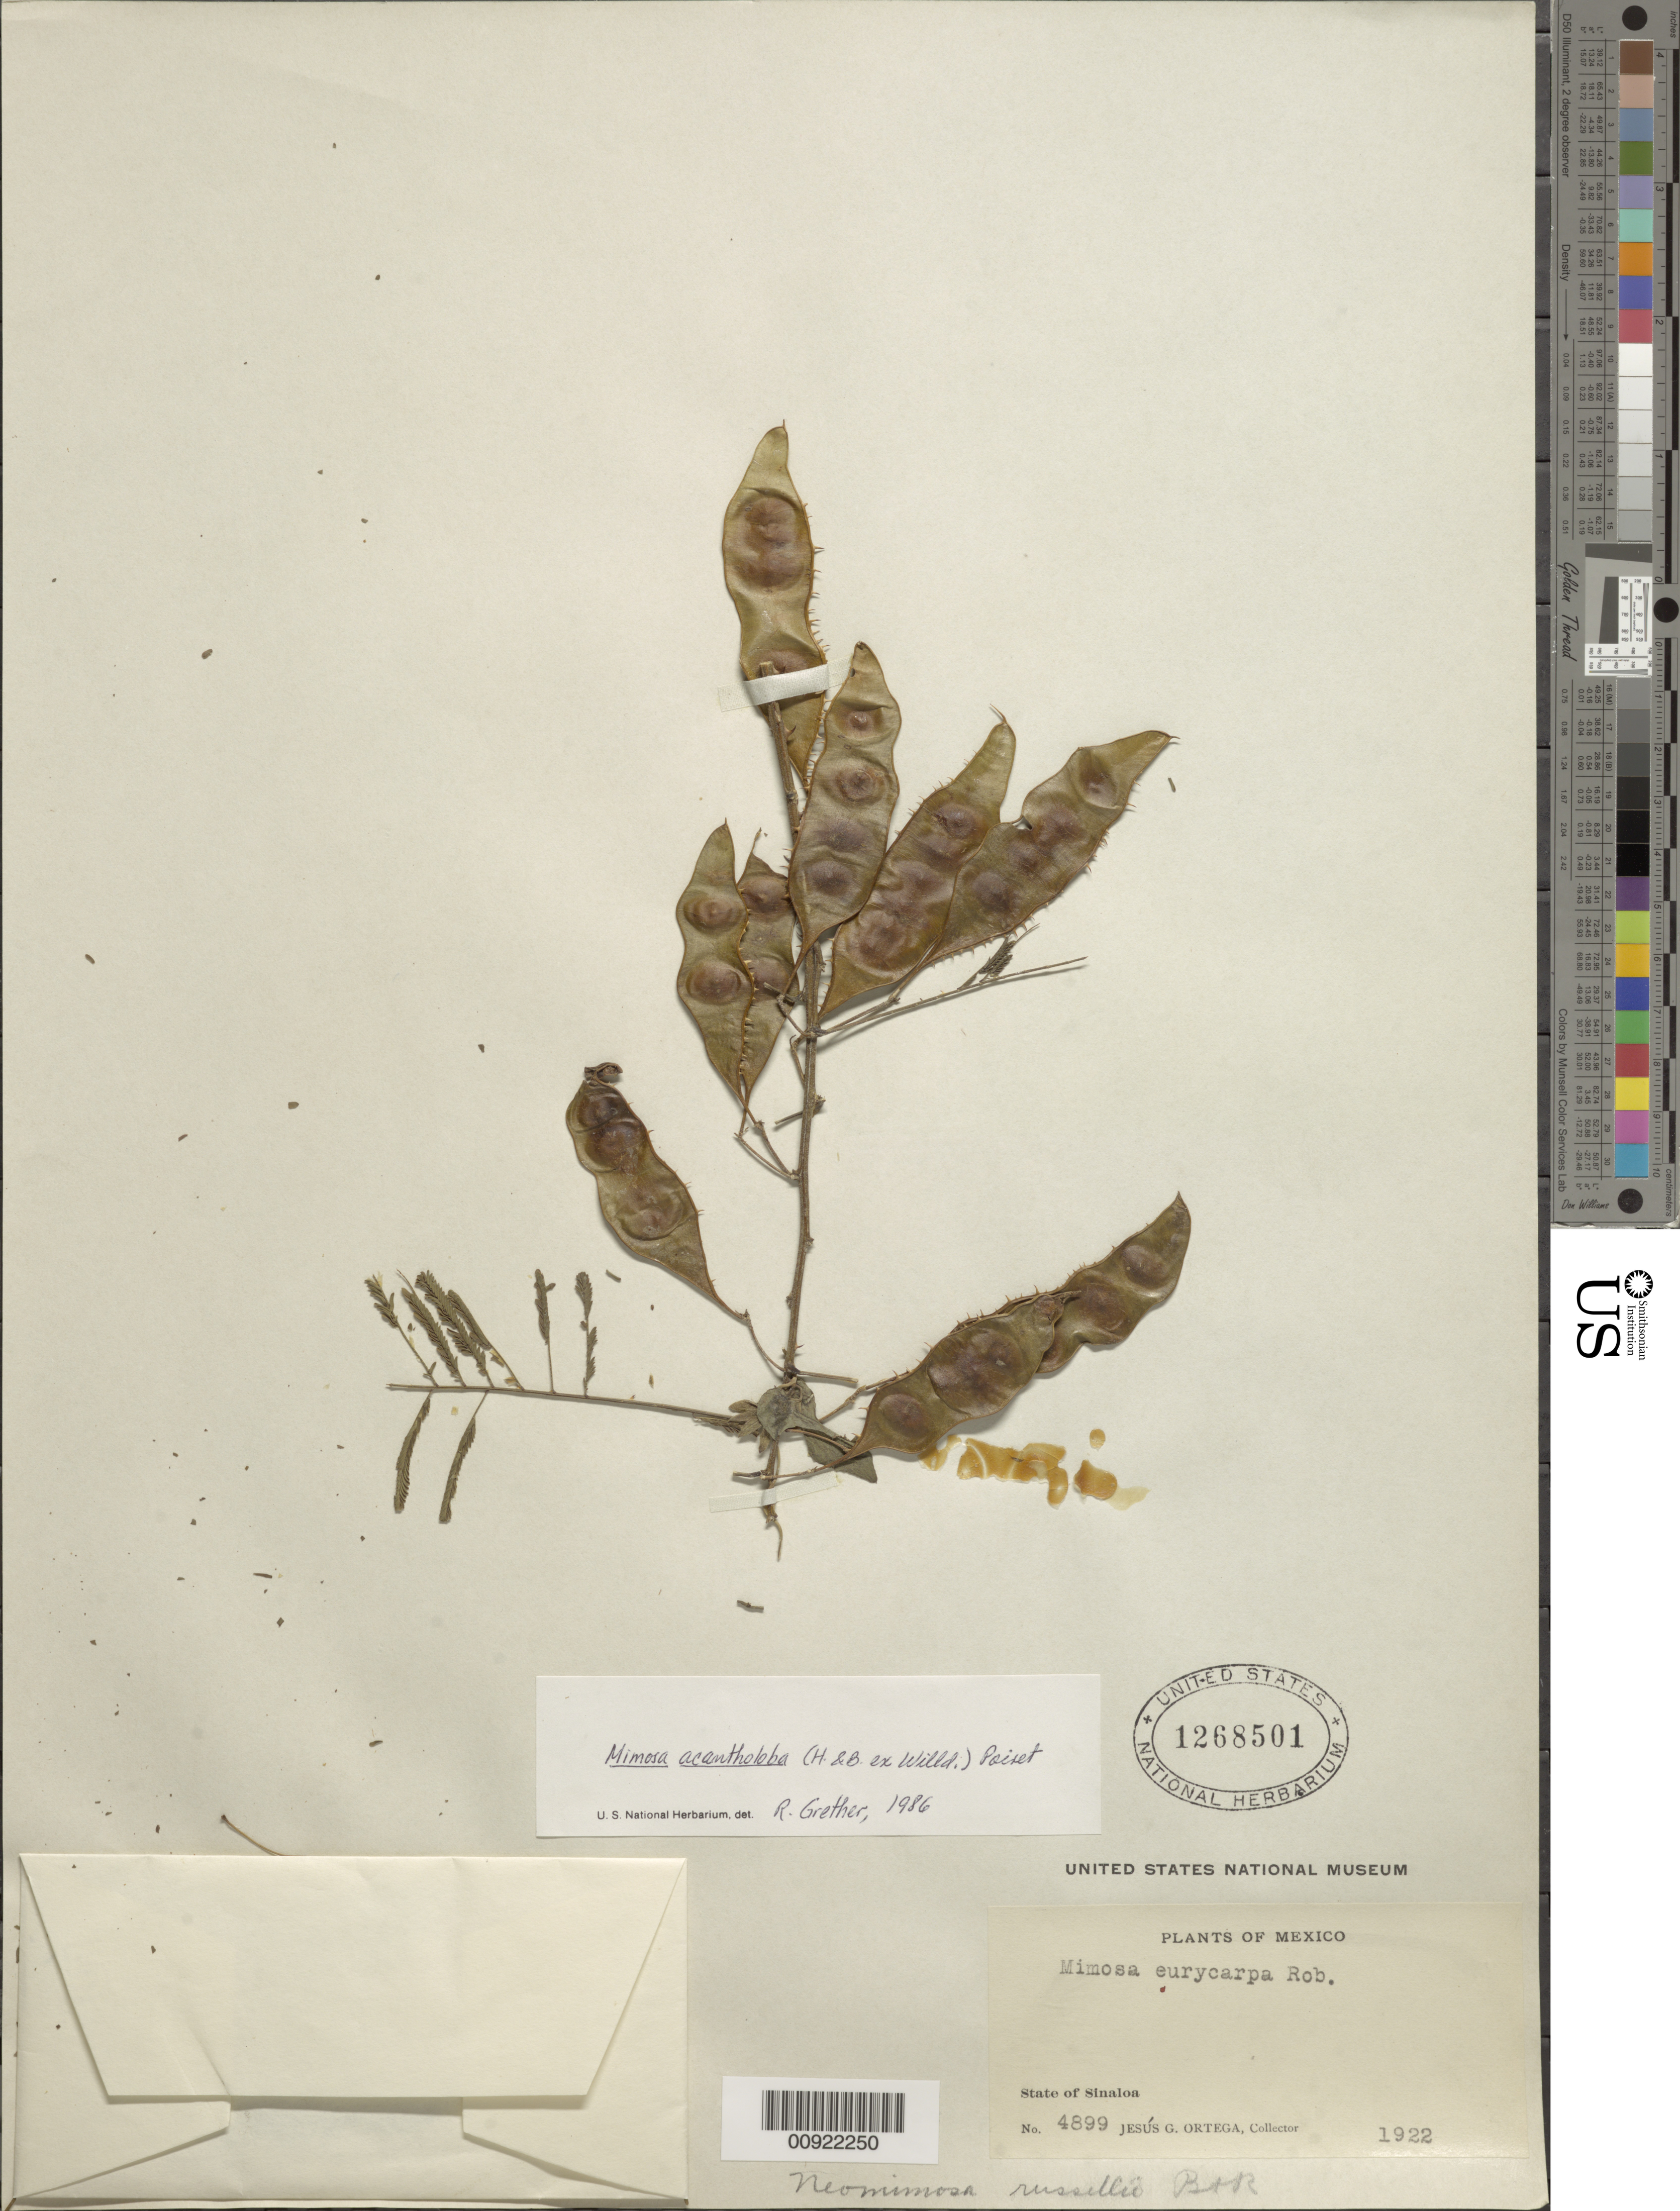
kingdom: Plantae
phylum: Tracheophyta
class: Magnoliopsida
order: Fabales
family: Fabaceae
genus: Mimosa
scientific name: Mimosa acantholoba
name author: (Willd.) Poir.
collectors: J. Ortega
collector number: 4899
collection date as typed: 1922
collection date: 1922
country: Mexico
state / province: Sinaloa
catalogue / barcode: US 1268501